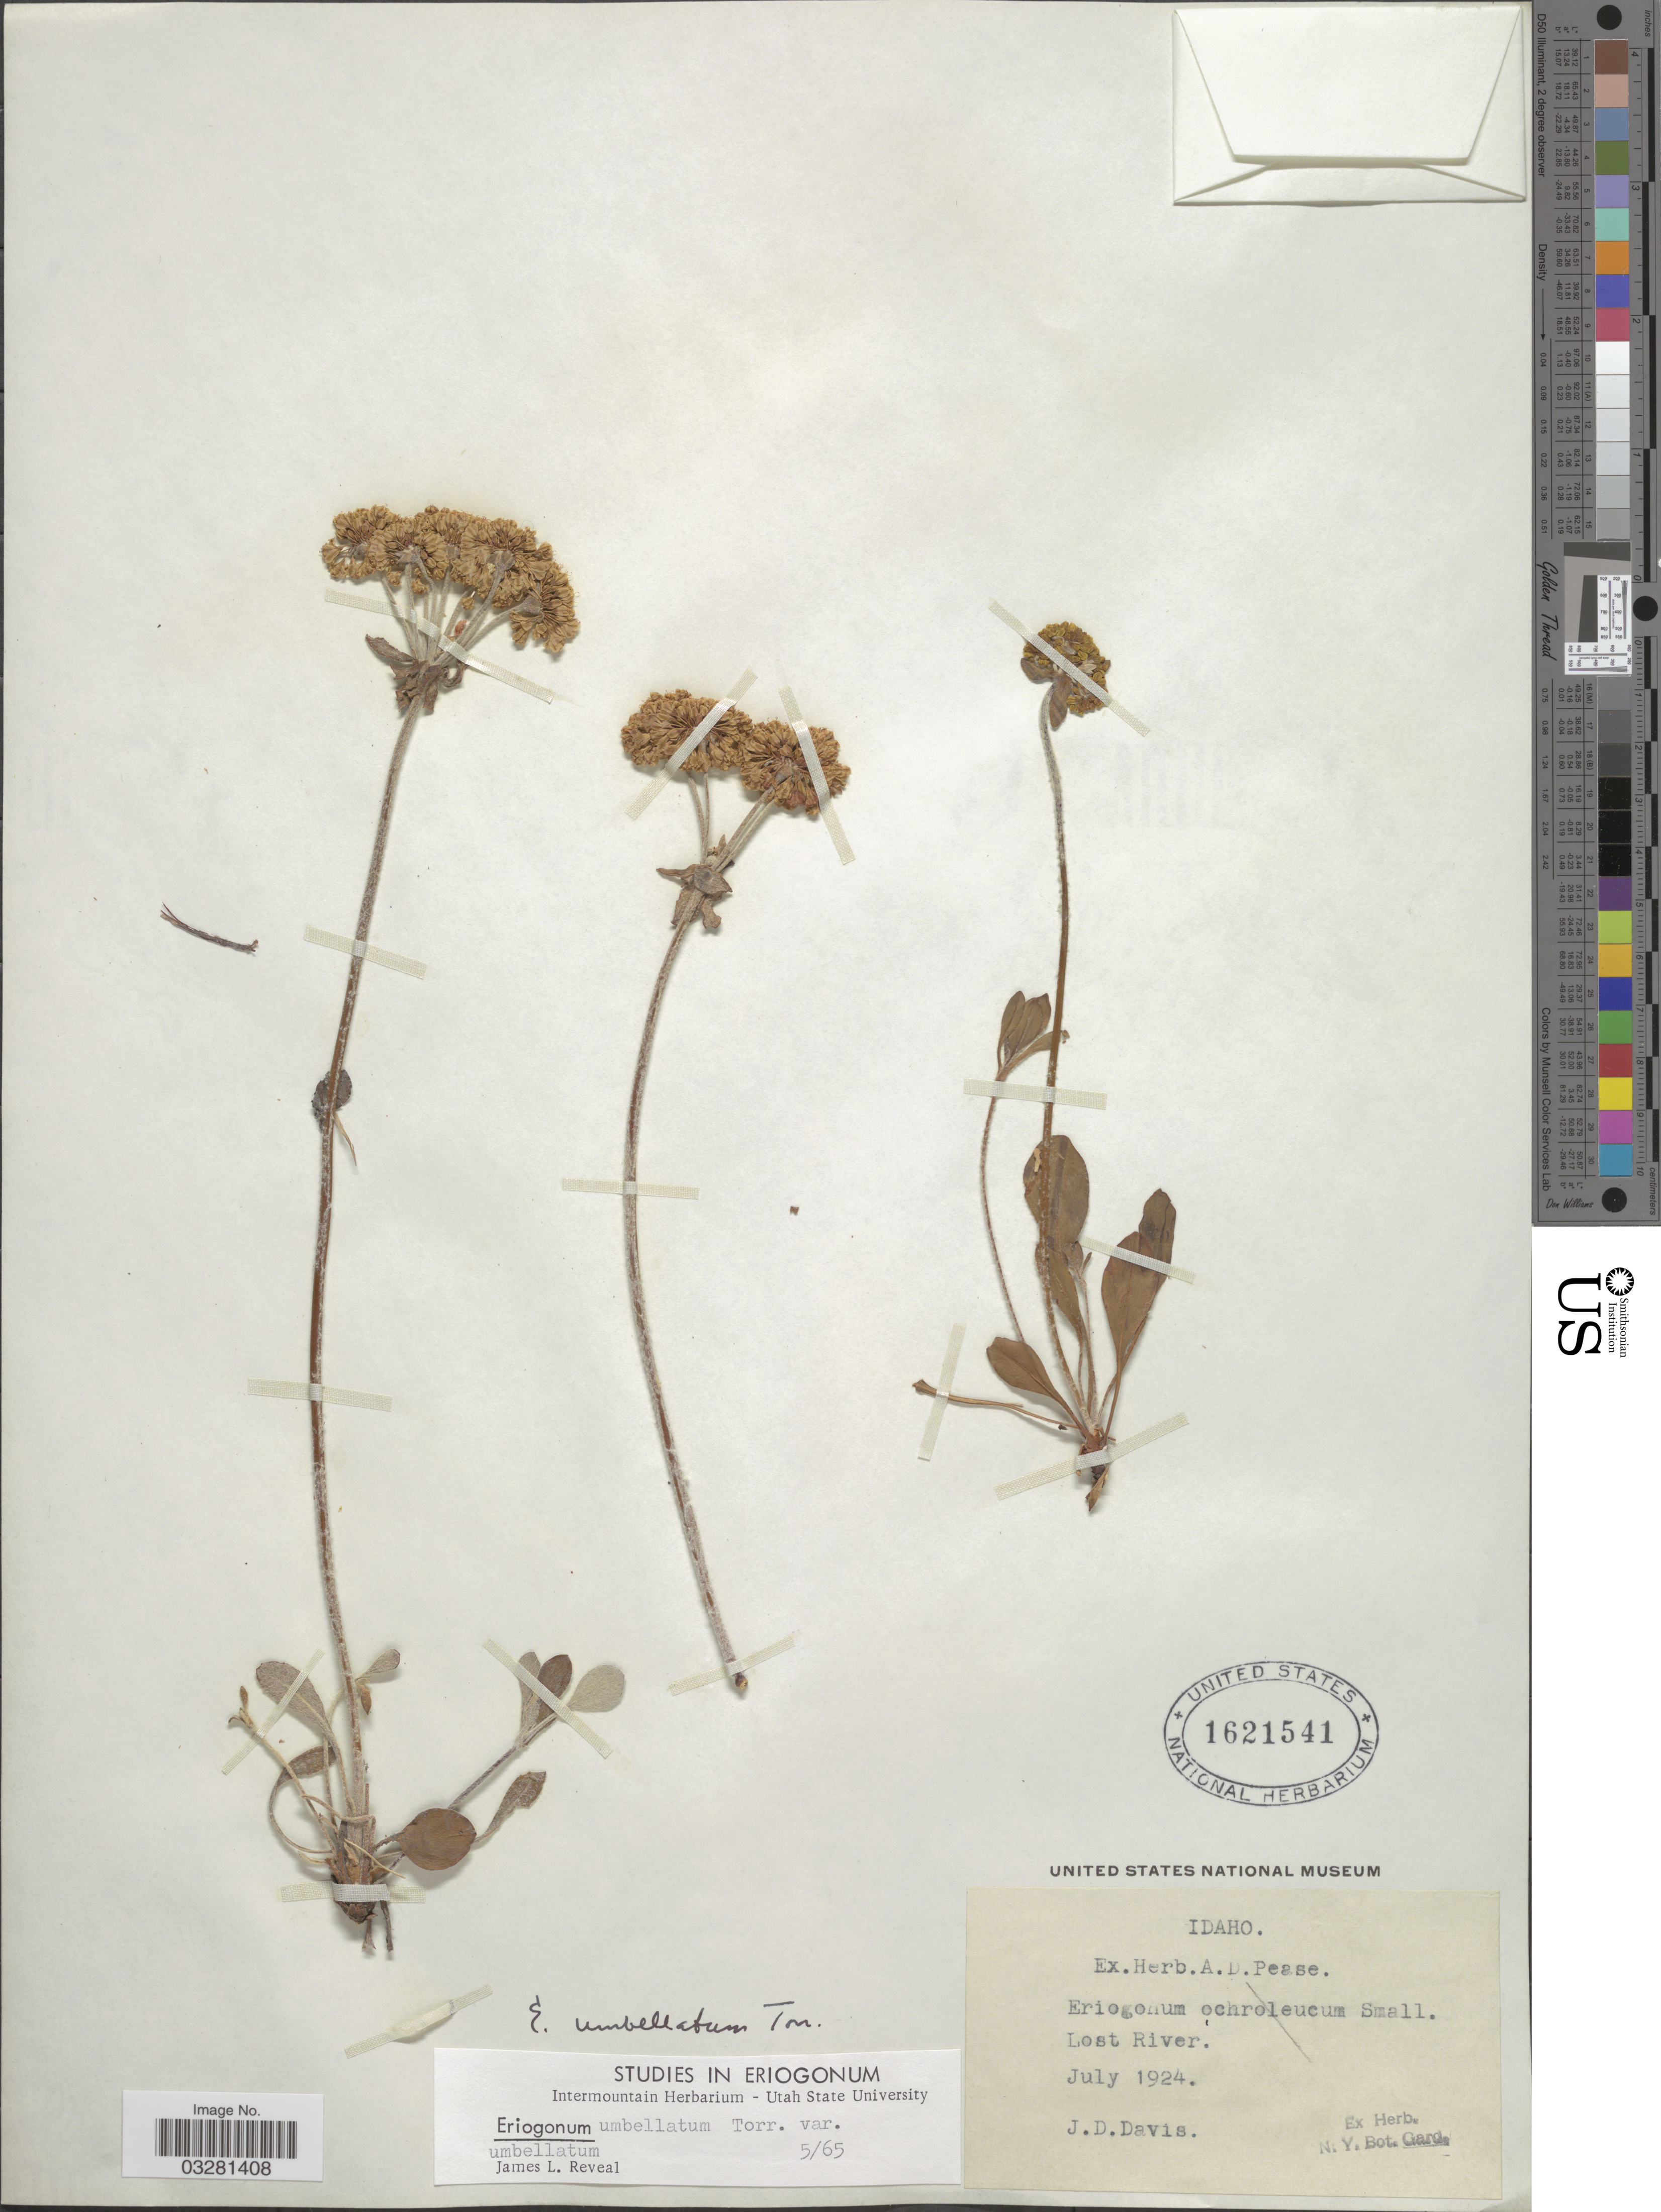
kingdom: Plantae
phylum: Tracheophyta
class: Magnoliopsida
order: Caryophyllales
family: Polygonaceae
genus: Eriogonum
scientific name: Eriogonum umbellatum var. umbellatum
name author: Torr.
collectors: J. Davis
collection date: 1924-07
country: United States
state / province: Idaho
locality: Lost River.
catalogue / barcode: US 1621541